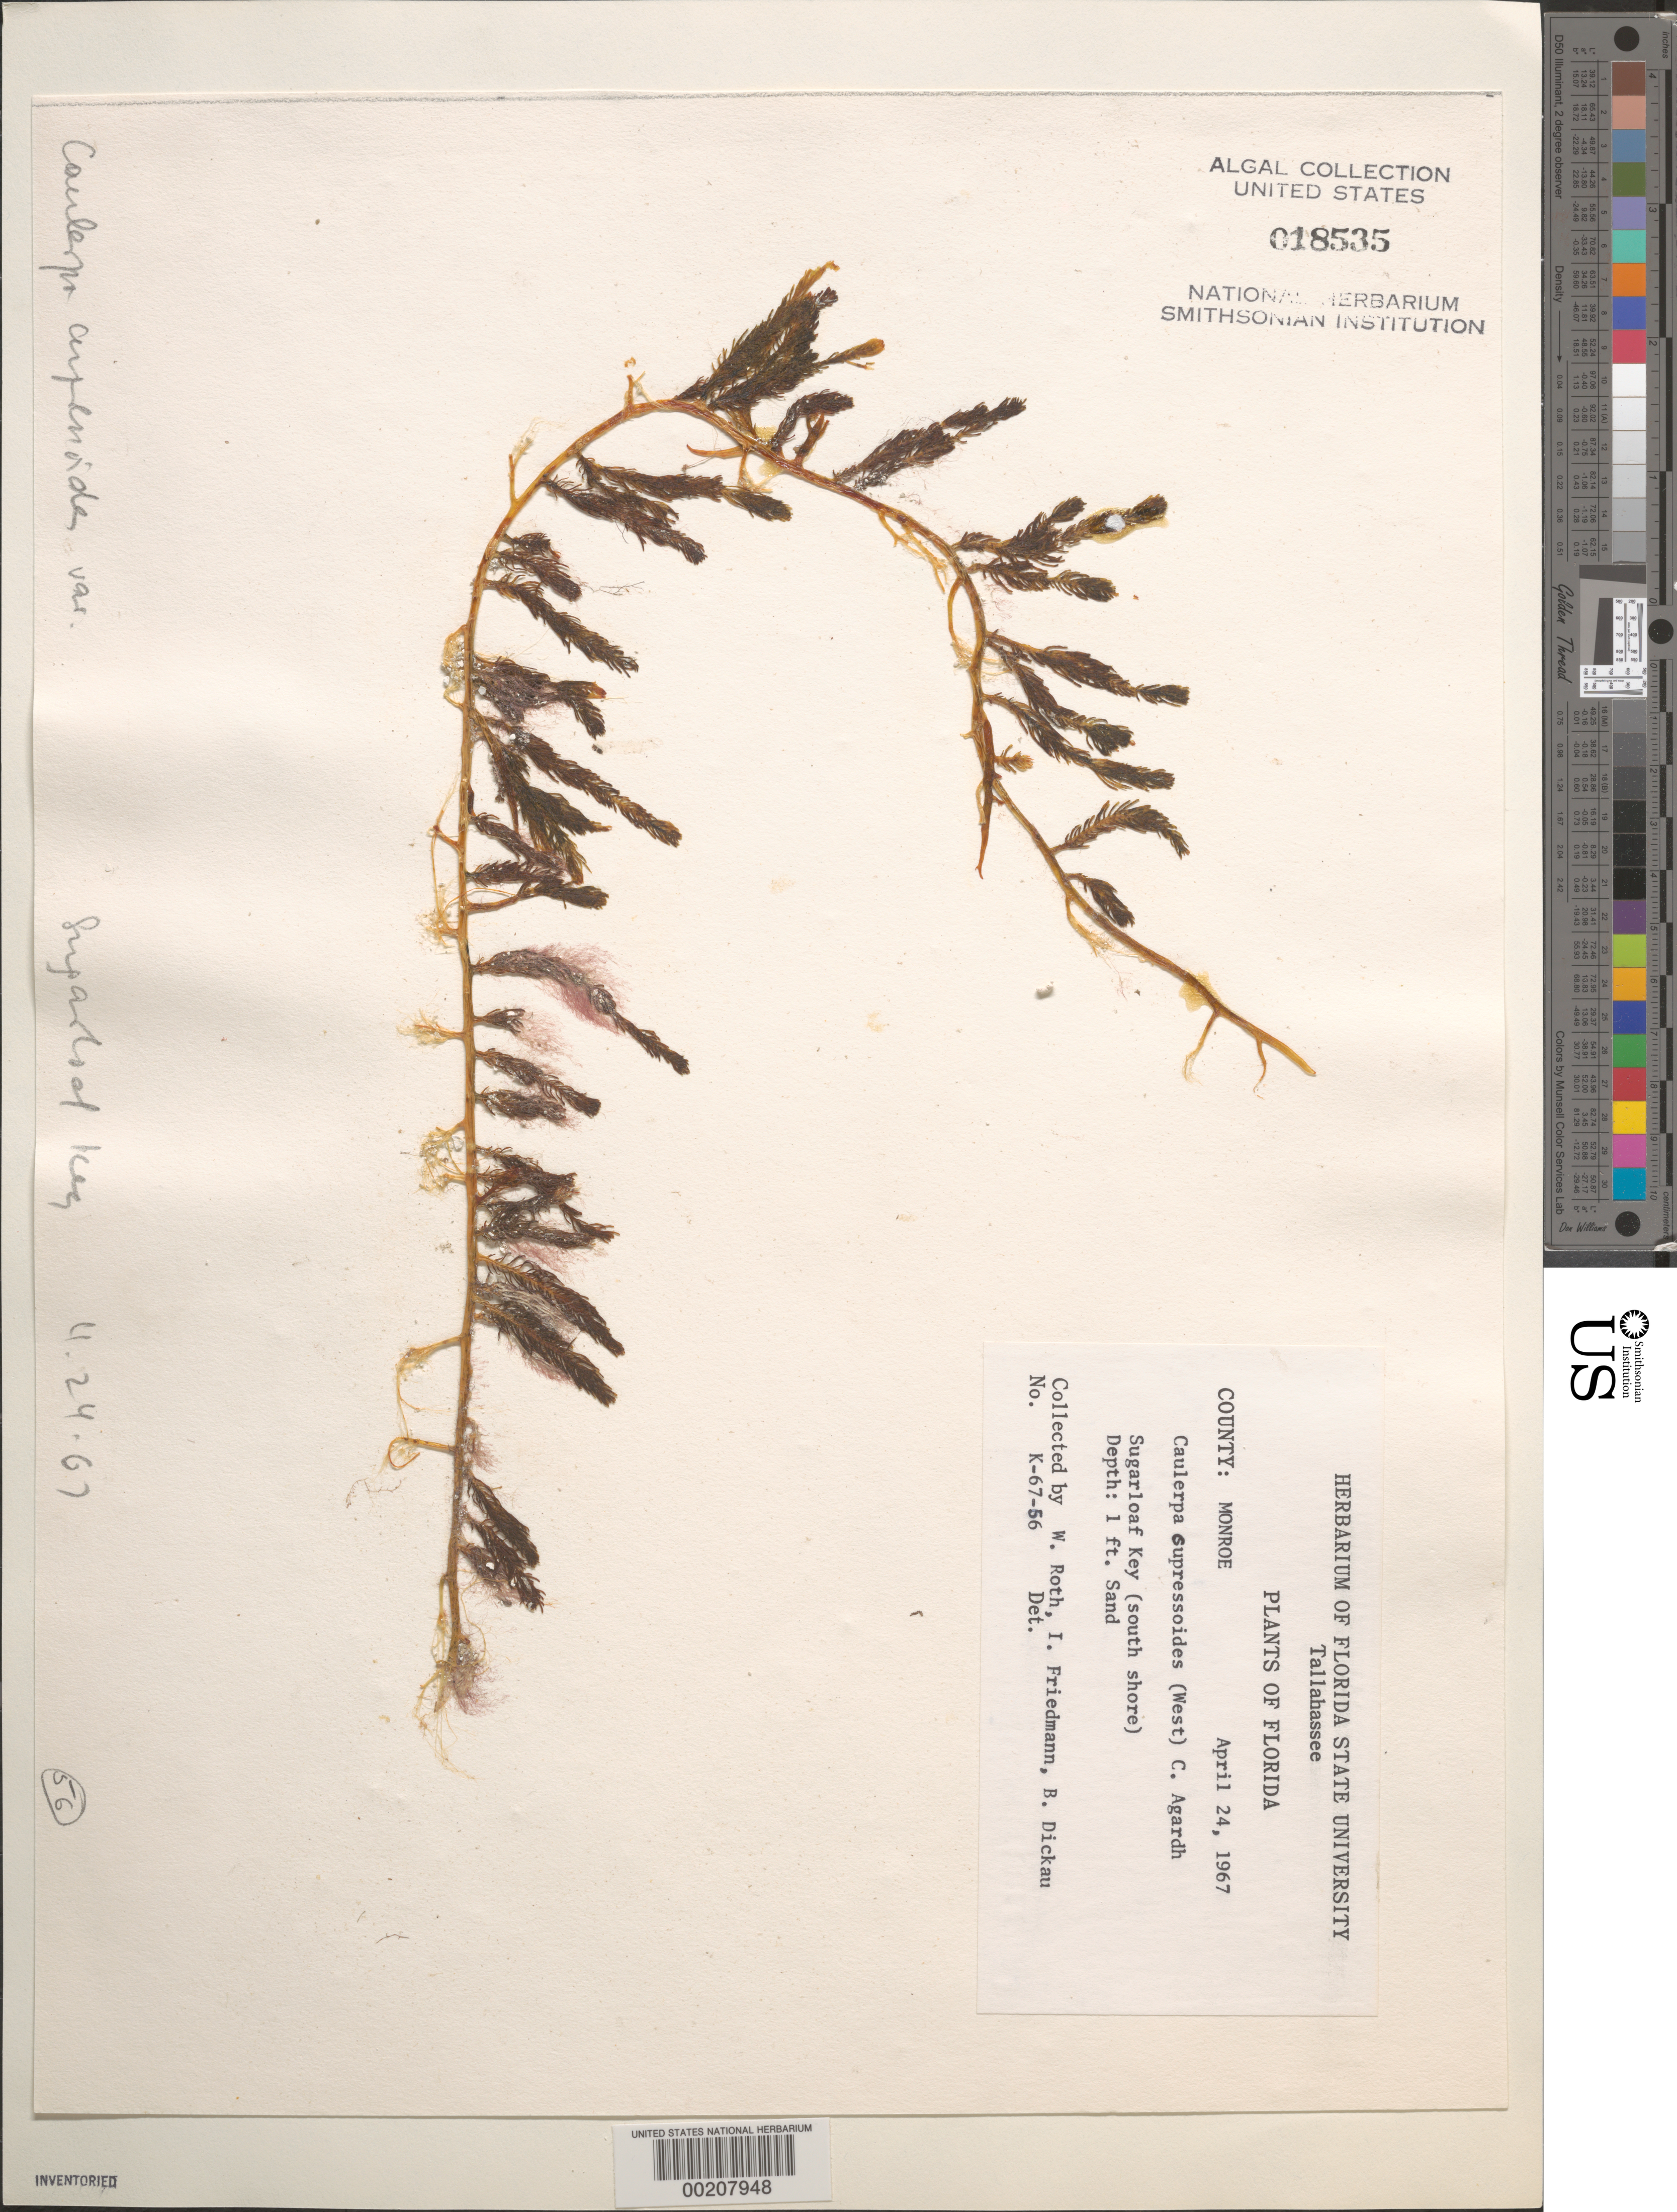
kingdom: Plantae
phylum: Chlorophyta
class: Ulvophyceae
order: Bryopsidales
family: Caulerpaceae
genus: Caulerpa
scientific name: Caulerpa cupressoides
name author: (Vahl) C. Agardh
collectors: W. C. Roth, E. Friedmann & B. Dickau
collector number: K-67-56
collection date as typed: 24 Apr 1967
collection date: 1967-04-24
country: United States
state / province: Florida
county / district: Monroe County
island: Sugarloaf Key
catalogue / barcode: US 18535